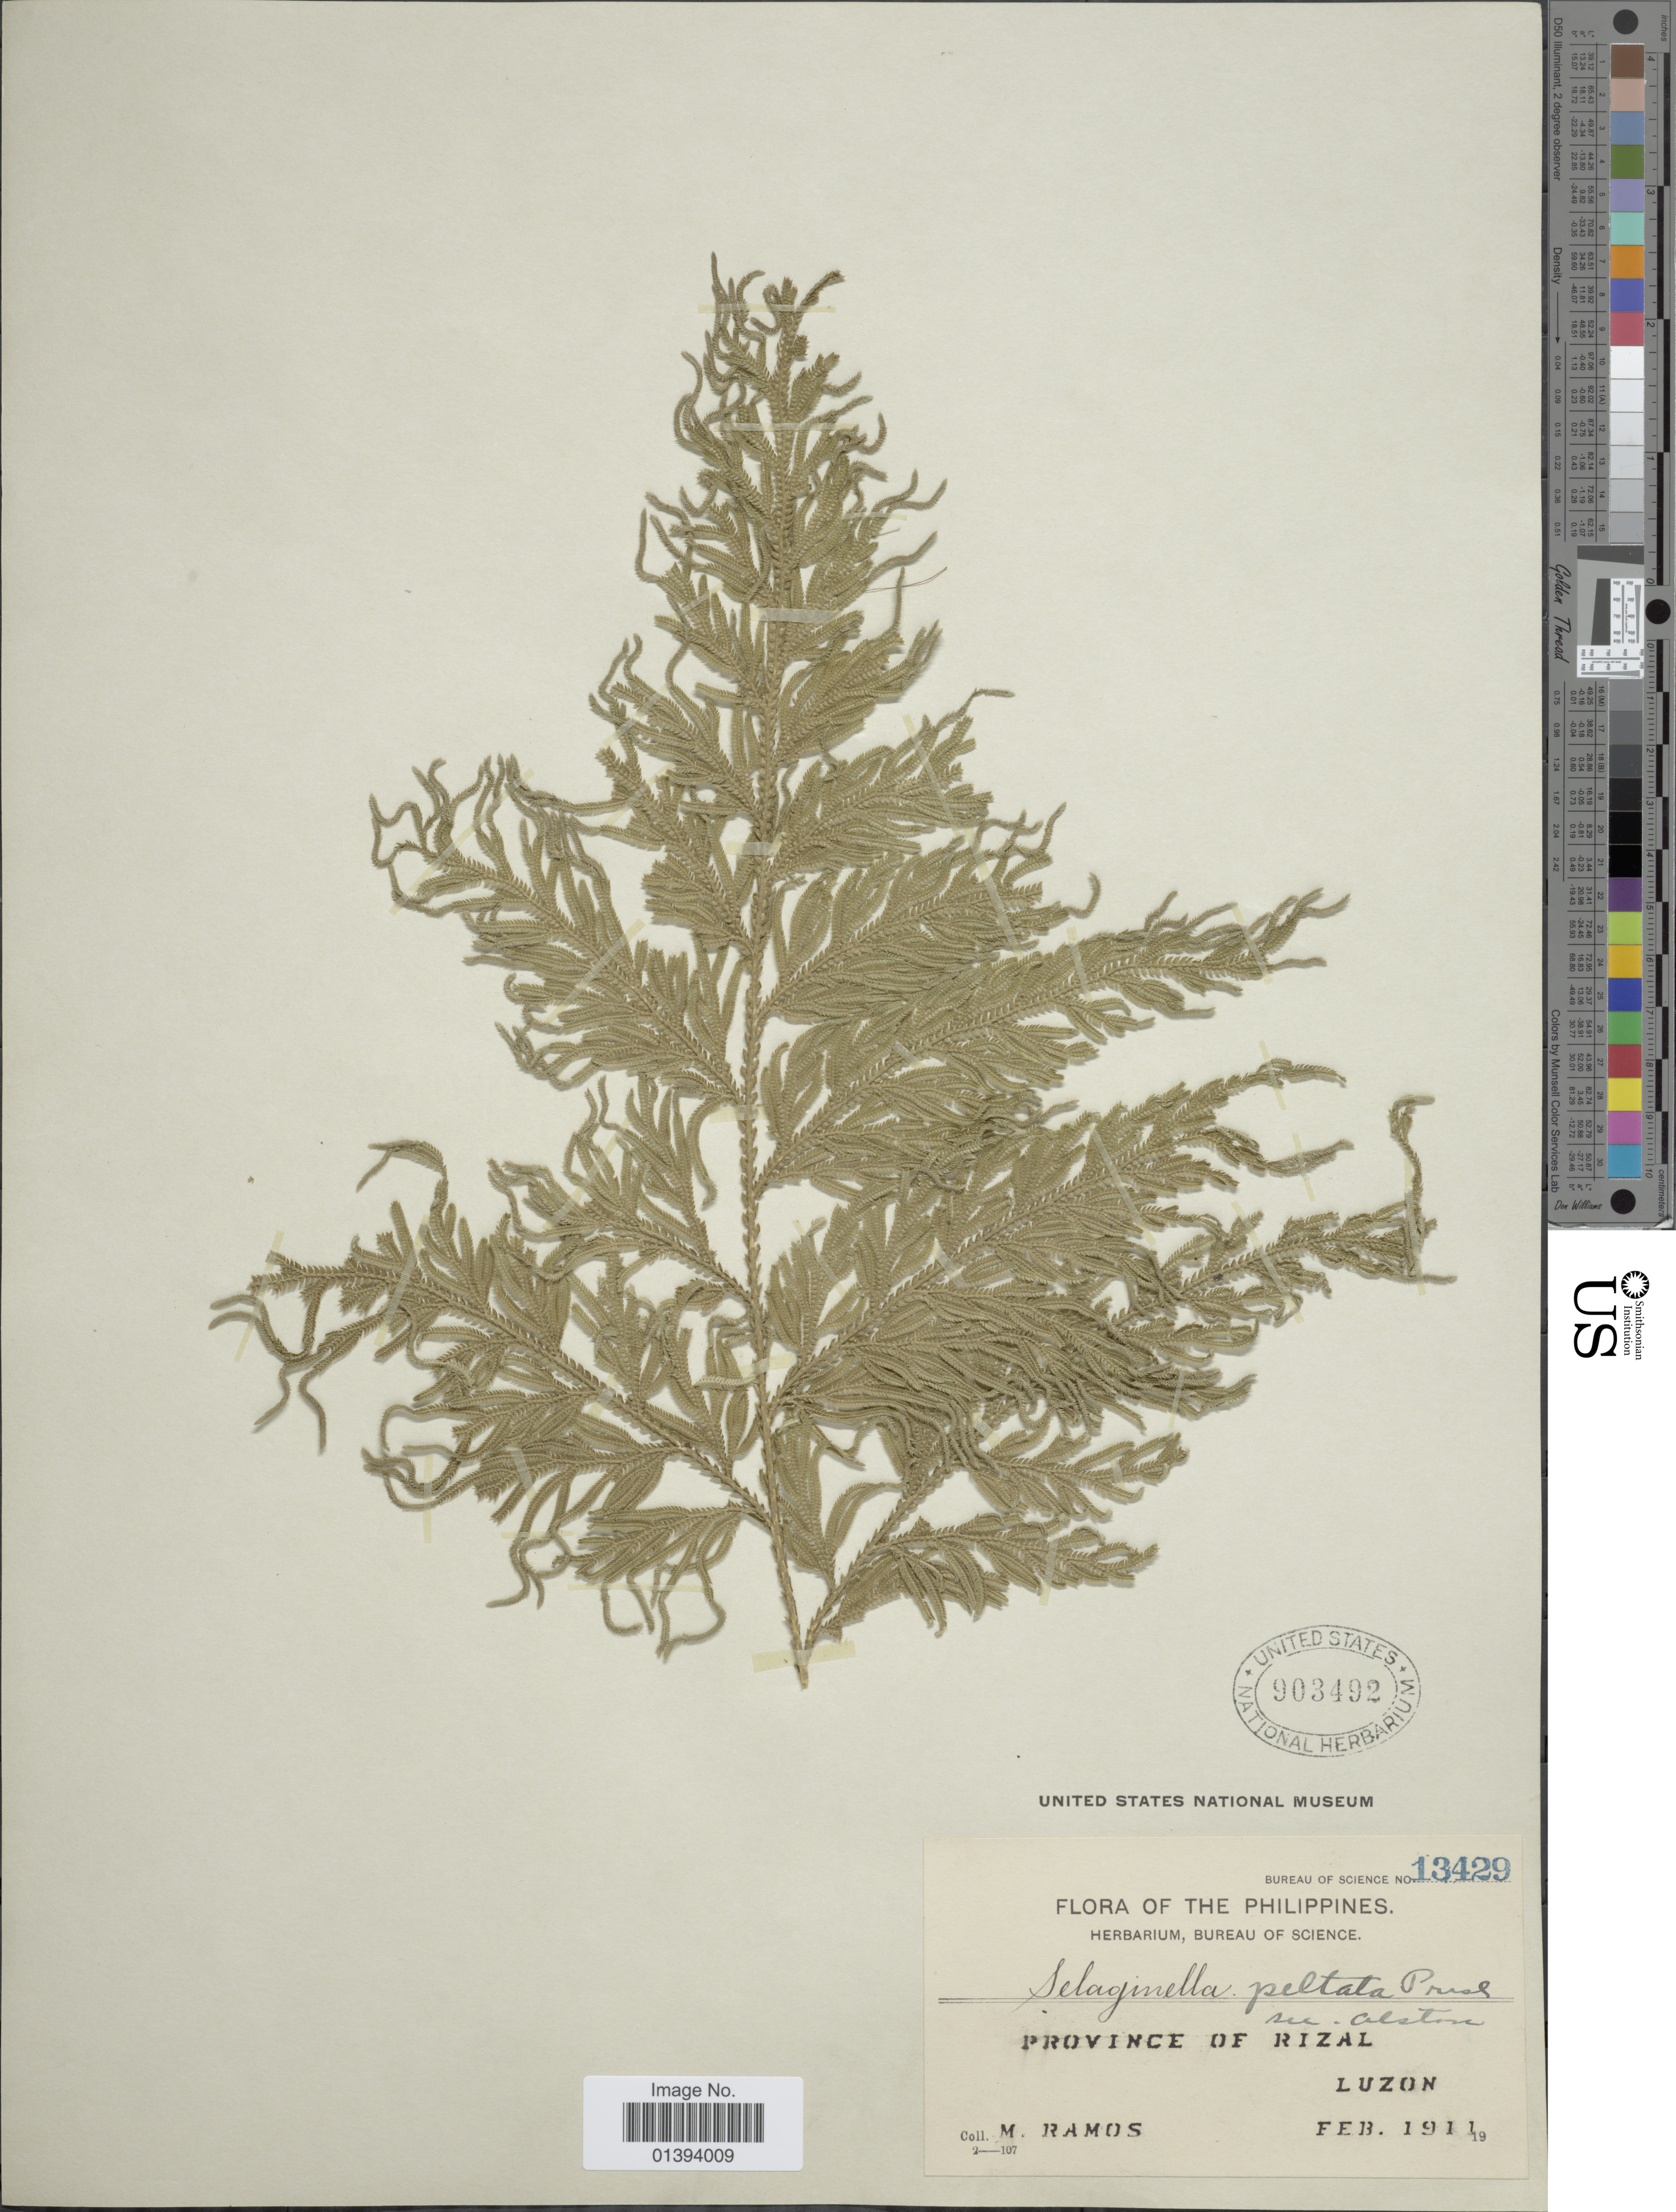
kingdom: Plantae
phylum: Tracheophyta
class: Lycopodiopsida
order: Selaginellales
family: Selaginellaceae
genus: Selaginella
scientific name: Selaginella peltata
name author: C. Presl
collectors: M. Ramos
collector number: Bureau of Science 13429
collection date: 1911-02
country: Philippines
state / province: Central Luzon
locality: Province of Rizal, Luzon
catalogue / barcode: US 903492